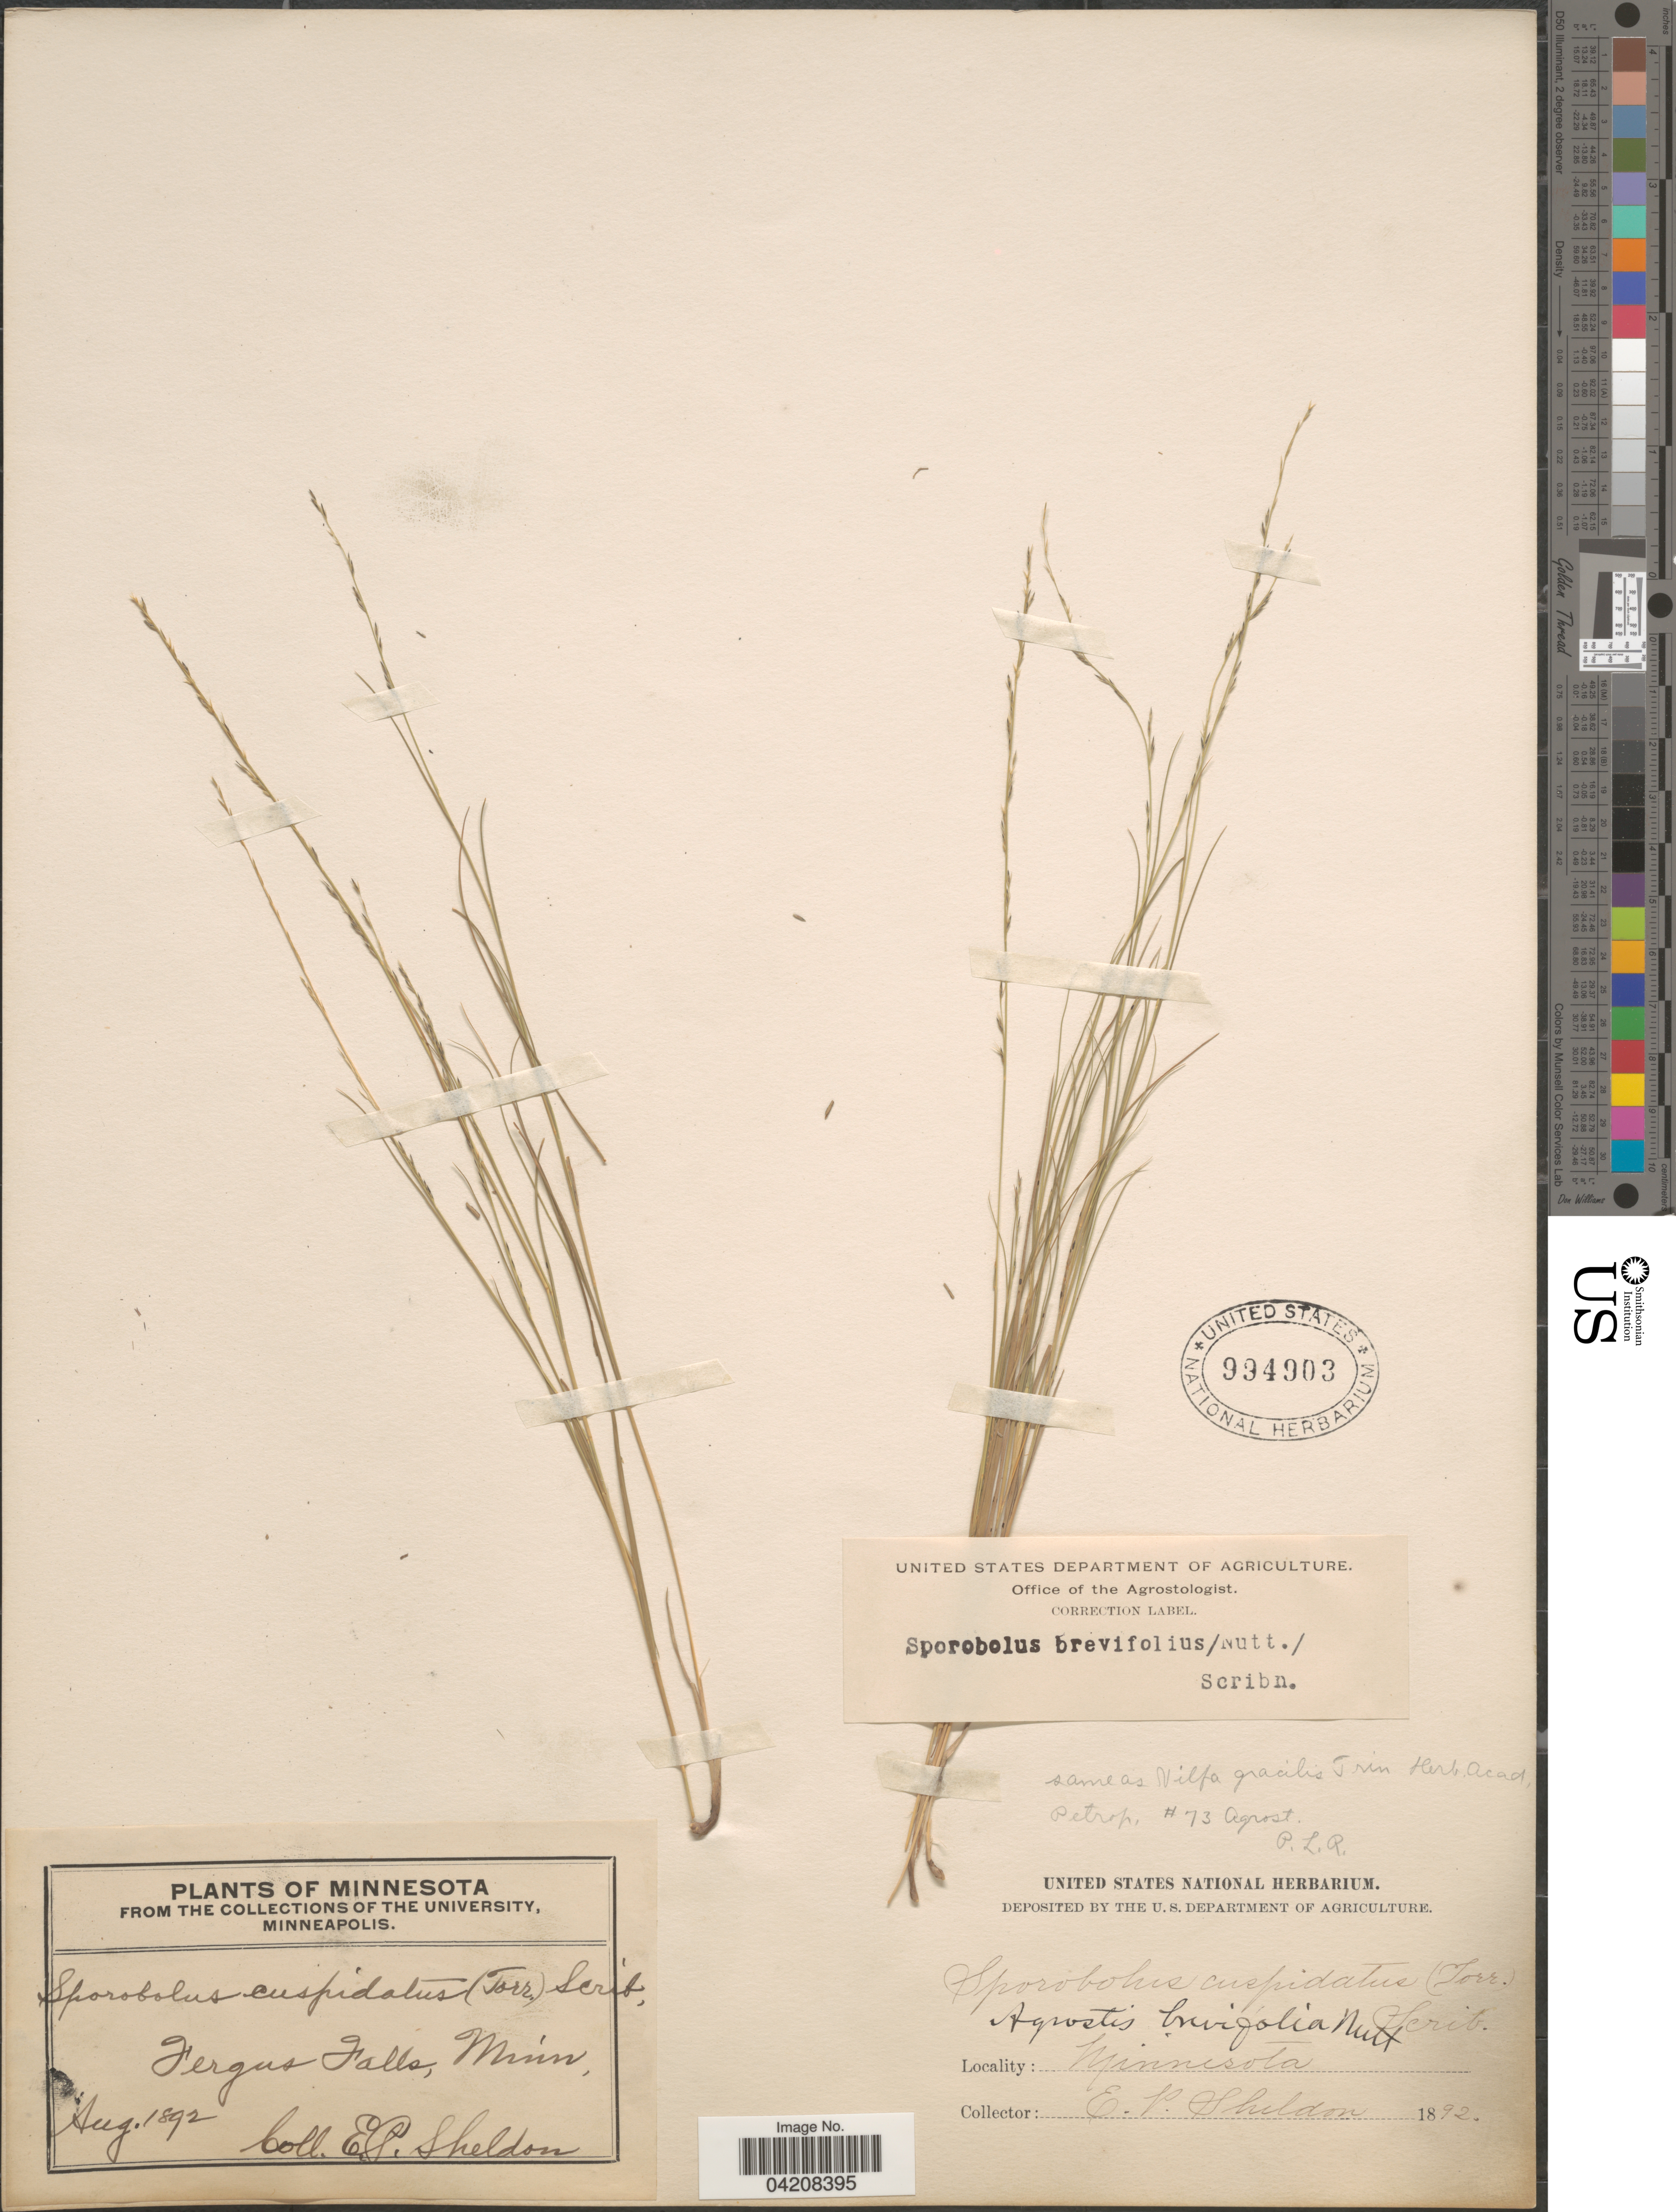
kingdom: Plantae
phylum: Tracheophyta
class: Liliopsida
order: Poales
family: Poaceae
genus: Muhlenbergia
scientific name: Muhlenbergia cuspidata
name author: (Torr. ex Hook.) Rydb.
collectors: E. P. Sheldon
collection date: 1892-08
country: United States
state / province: Minnesota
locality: Fergus Falls.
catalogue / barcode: US 994903